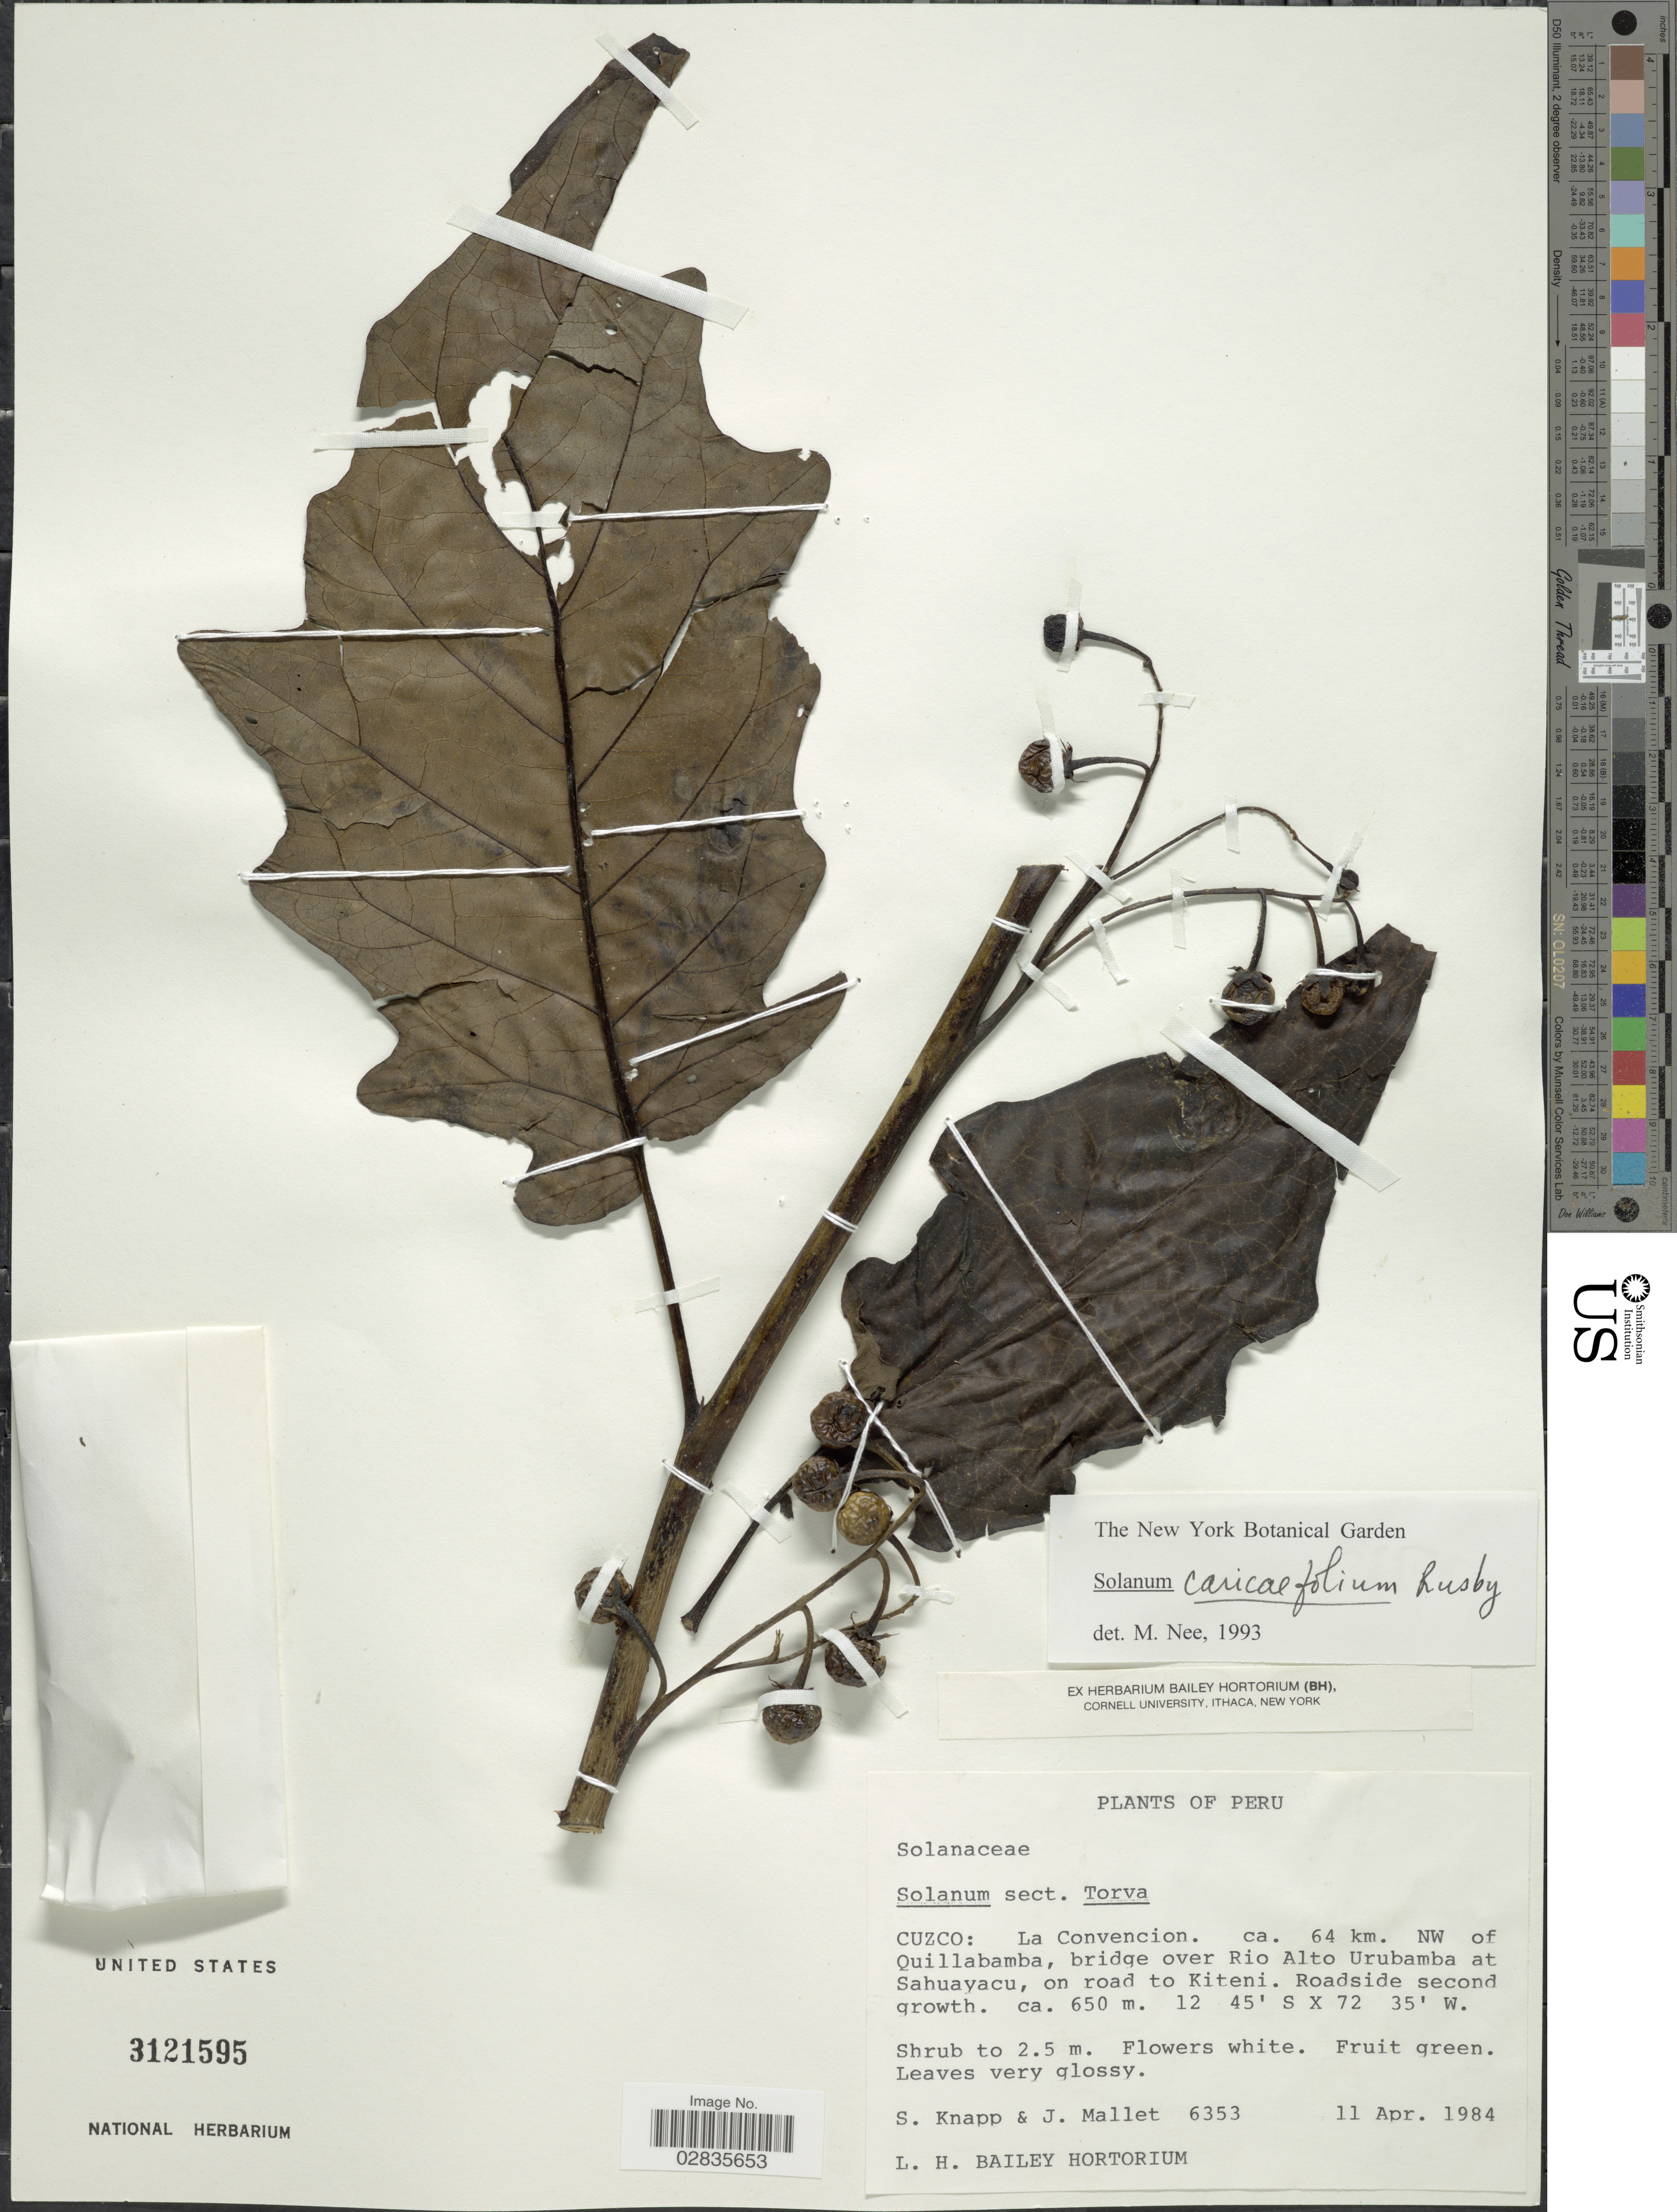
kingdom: Plantae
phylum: Tracheophyta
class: Magnoliopsida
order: Solanales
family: Solanaceae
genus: Solanum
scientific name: Solanum caricaefolium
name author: Rusby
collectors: S. Knapp & J. Mallet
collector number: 6353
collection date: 1984-04-11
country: Peru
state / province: Cusco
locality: La Convencion, ca. 64 km. NW of Quillabamba, bridge over Rio Alto Urubamba at Sahuayacu, on road to Kiteni.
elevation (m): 650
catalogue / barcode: US 3121595